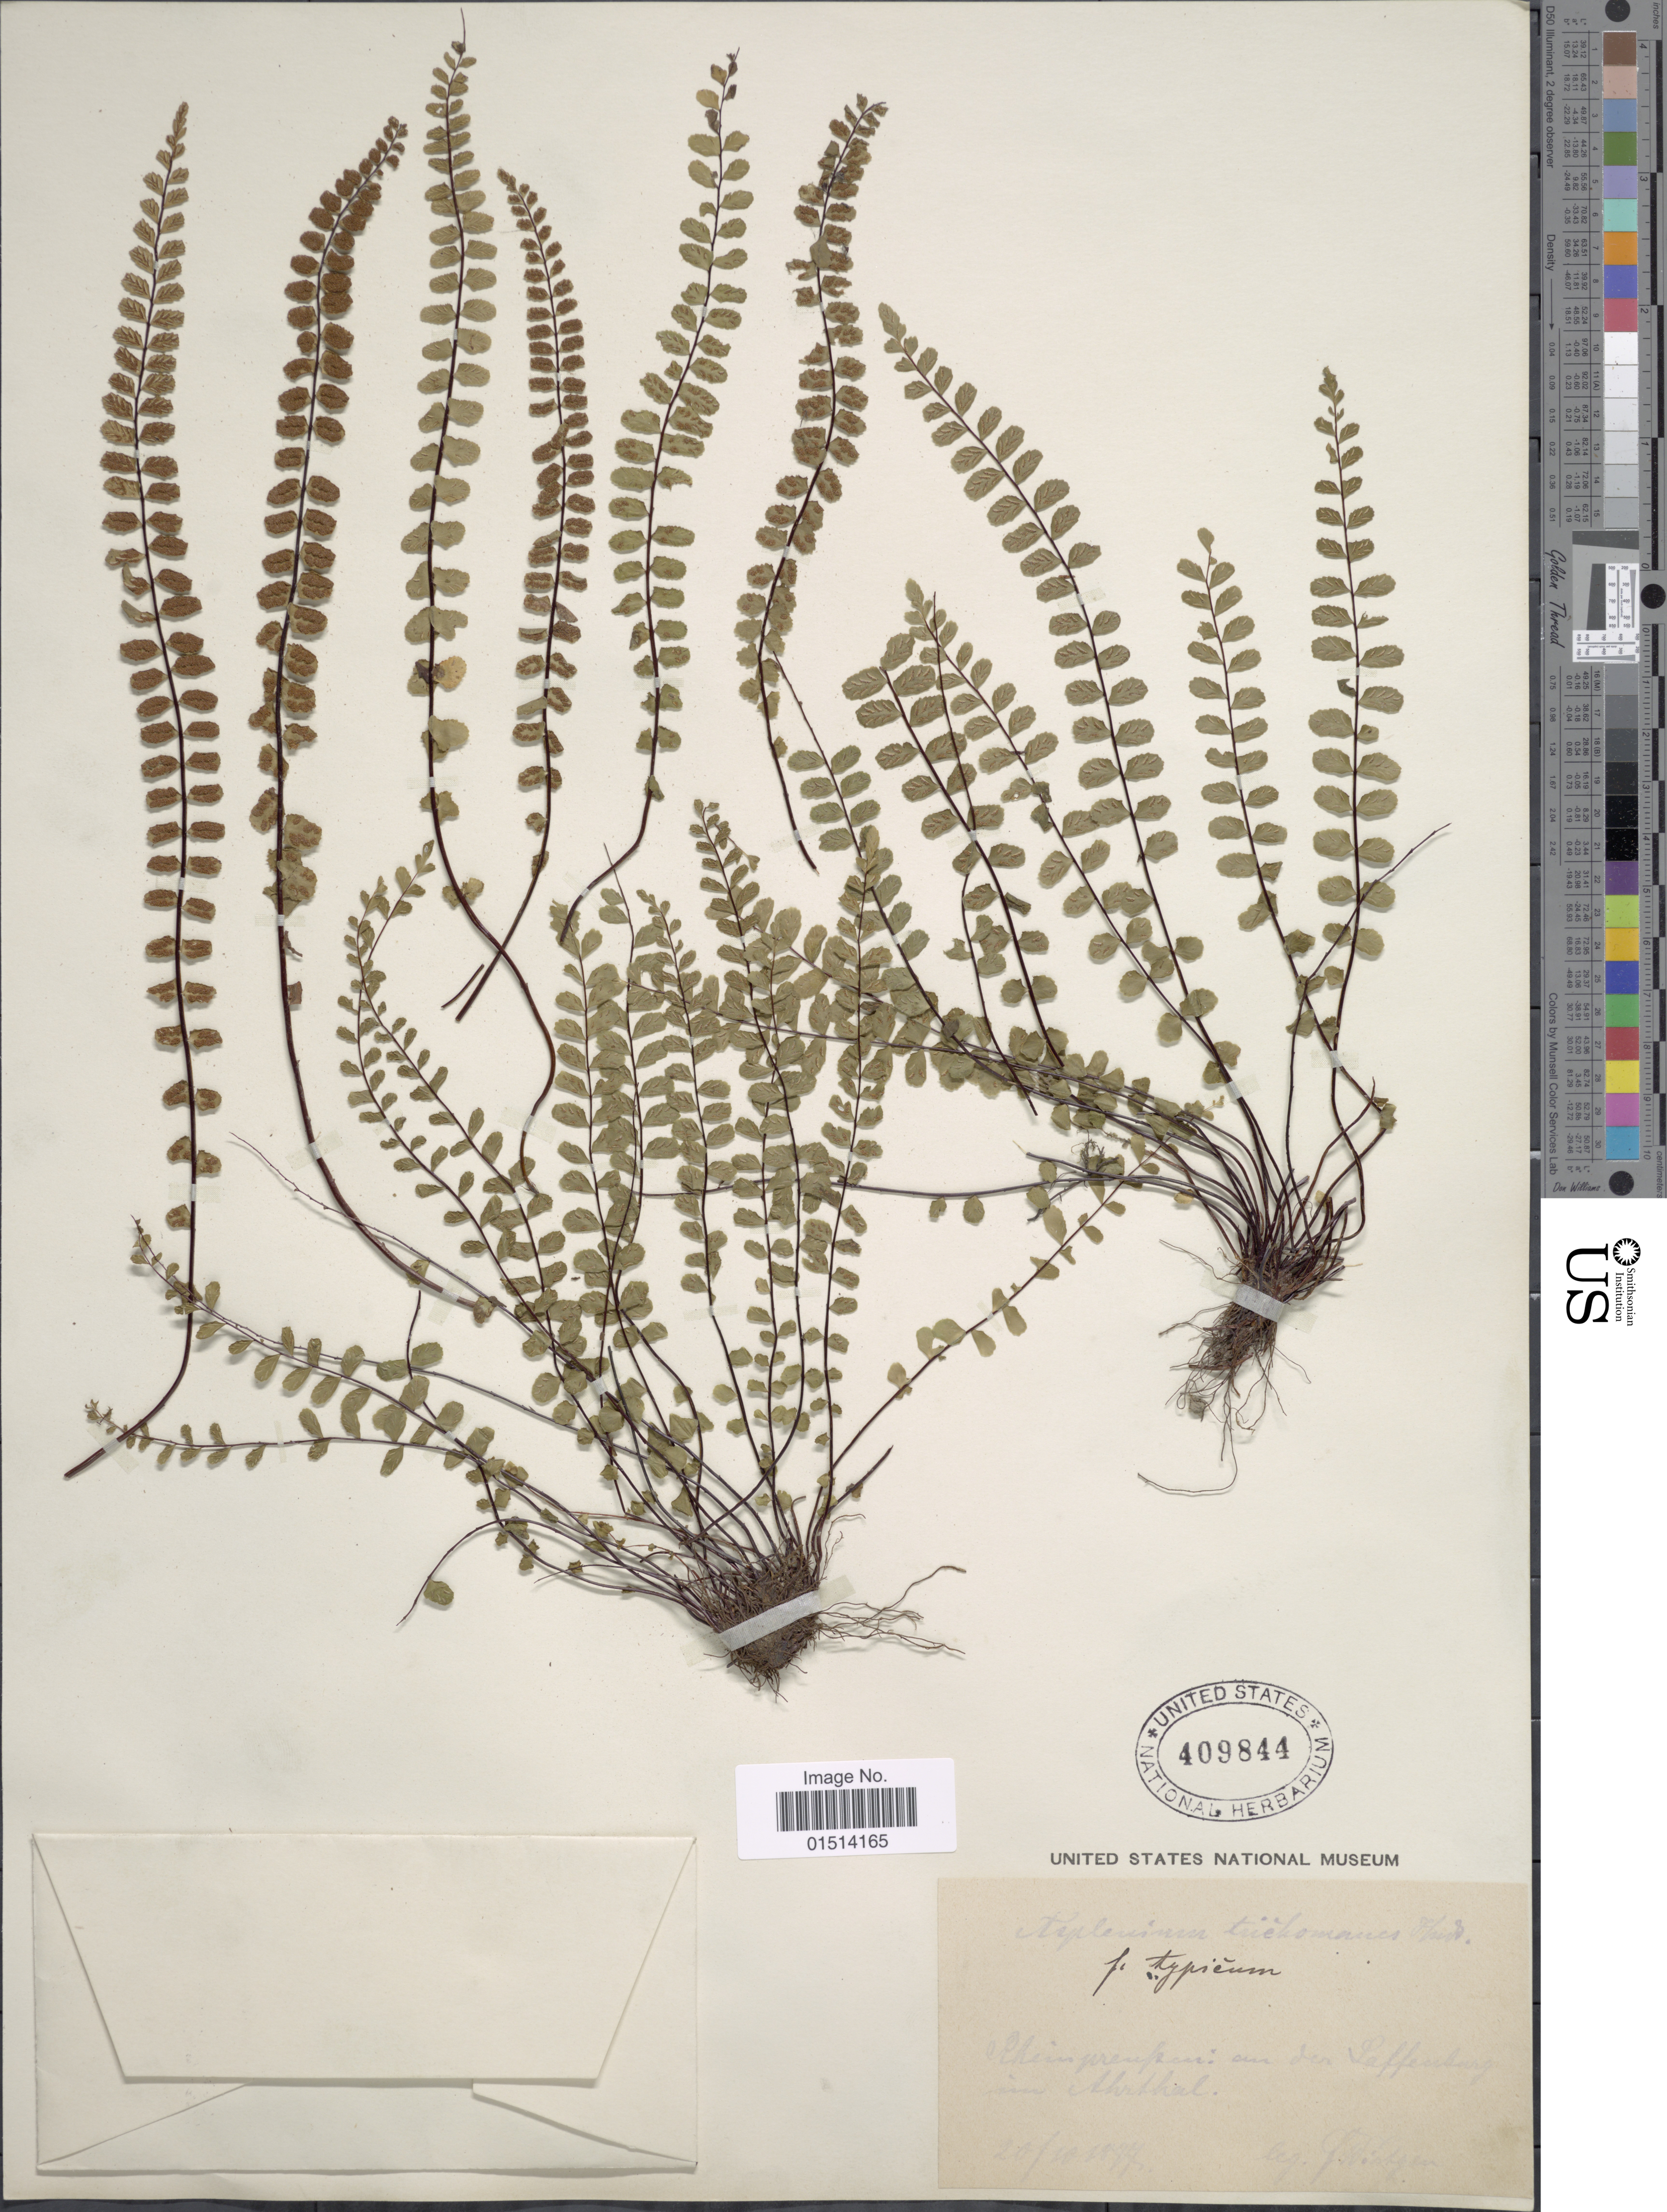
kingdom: Plantae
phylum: Tracheophyta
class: Polypodiopsida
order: Polypodiales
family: Aspleniaceae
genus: Asplenium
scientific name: Asplenium trichomanes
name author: L.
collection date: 1874-10-20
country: Germany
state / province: Rhineland-Palatinate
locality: Rheinprenfran: au der Pafferburg in Ahrthal [interpreted]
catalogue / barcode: US 409844